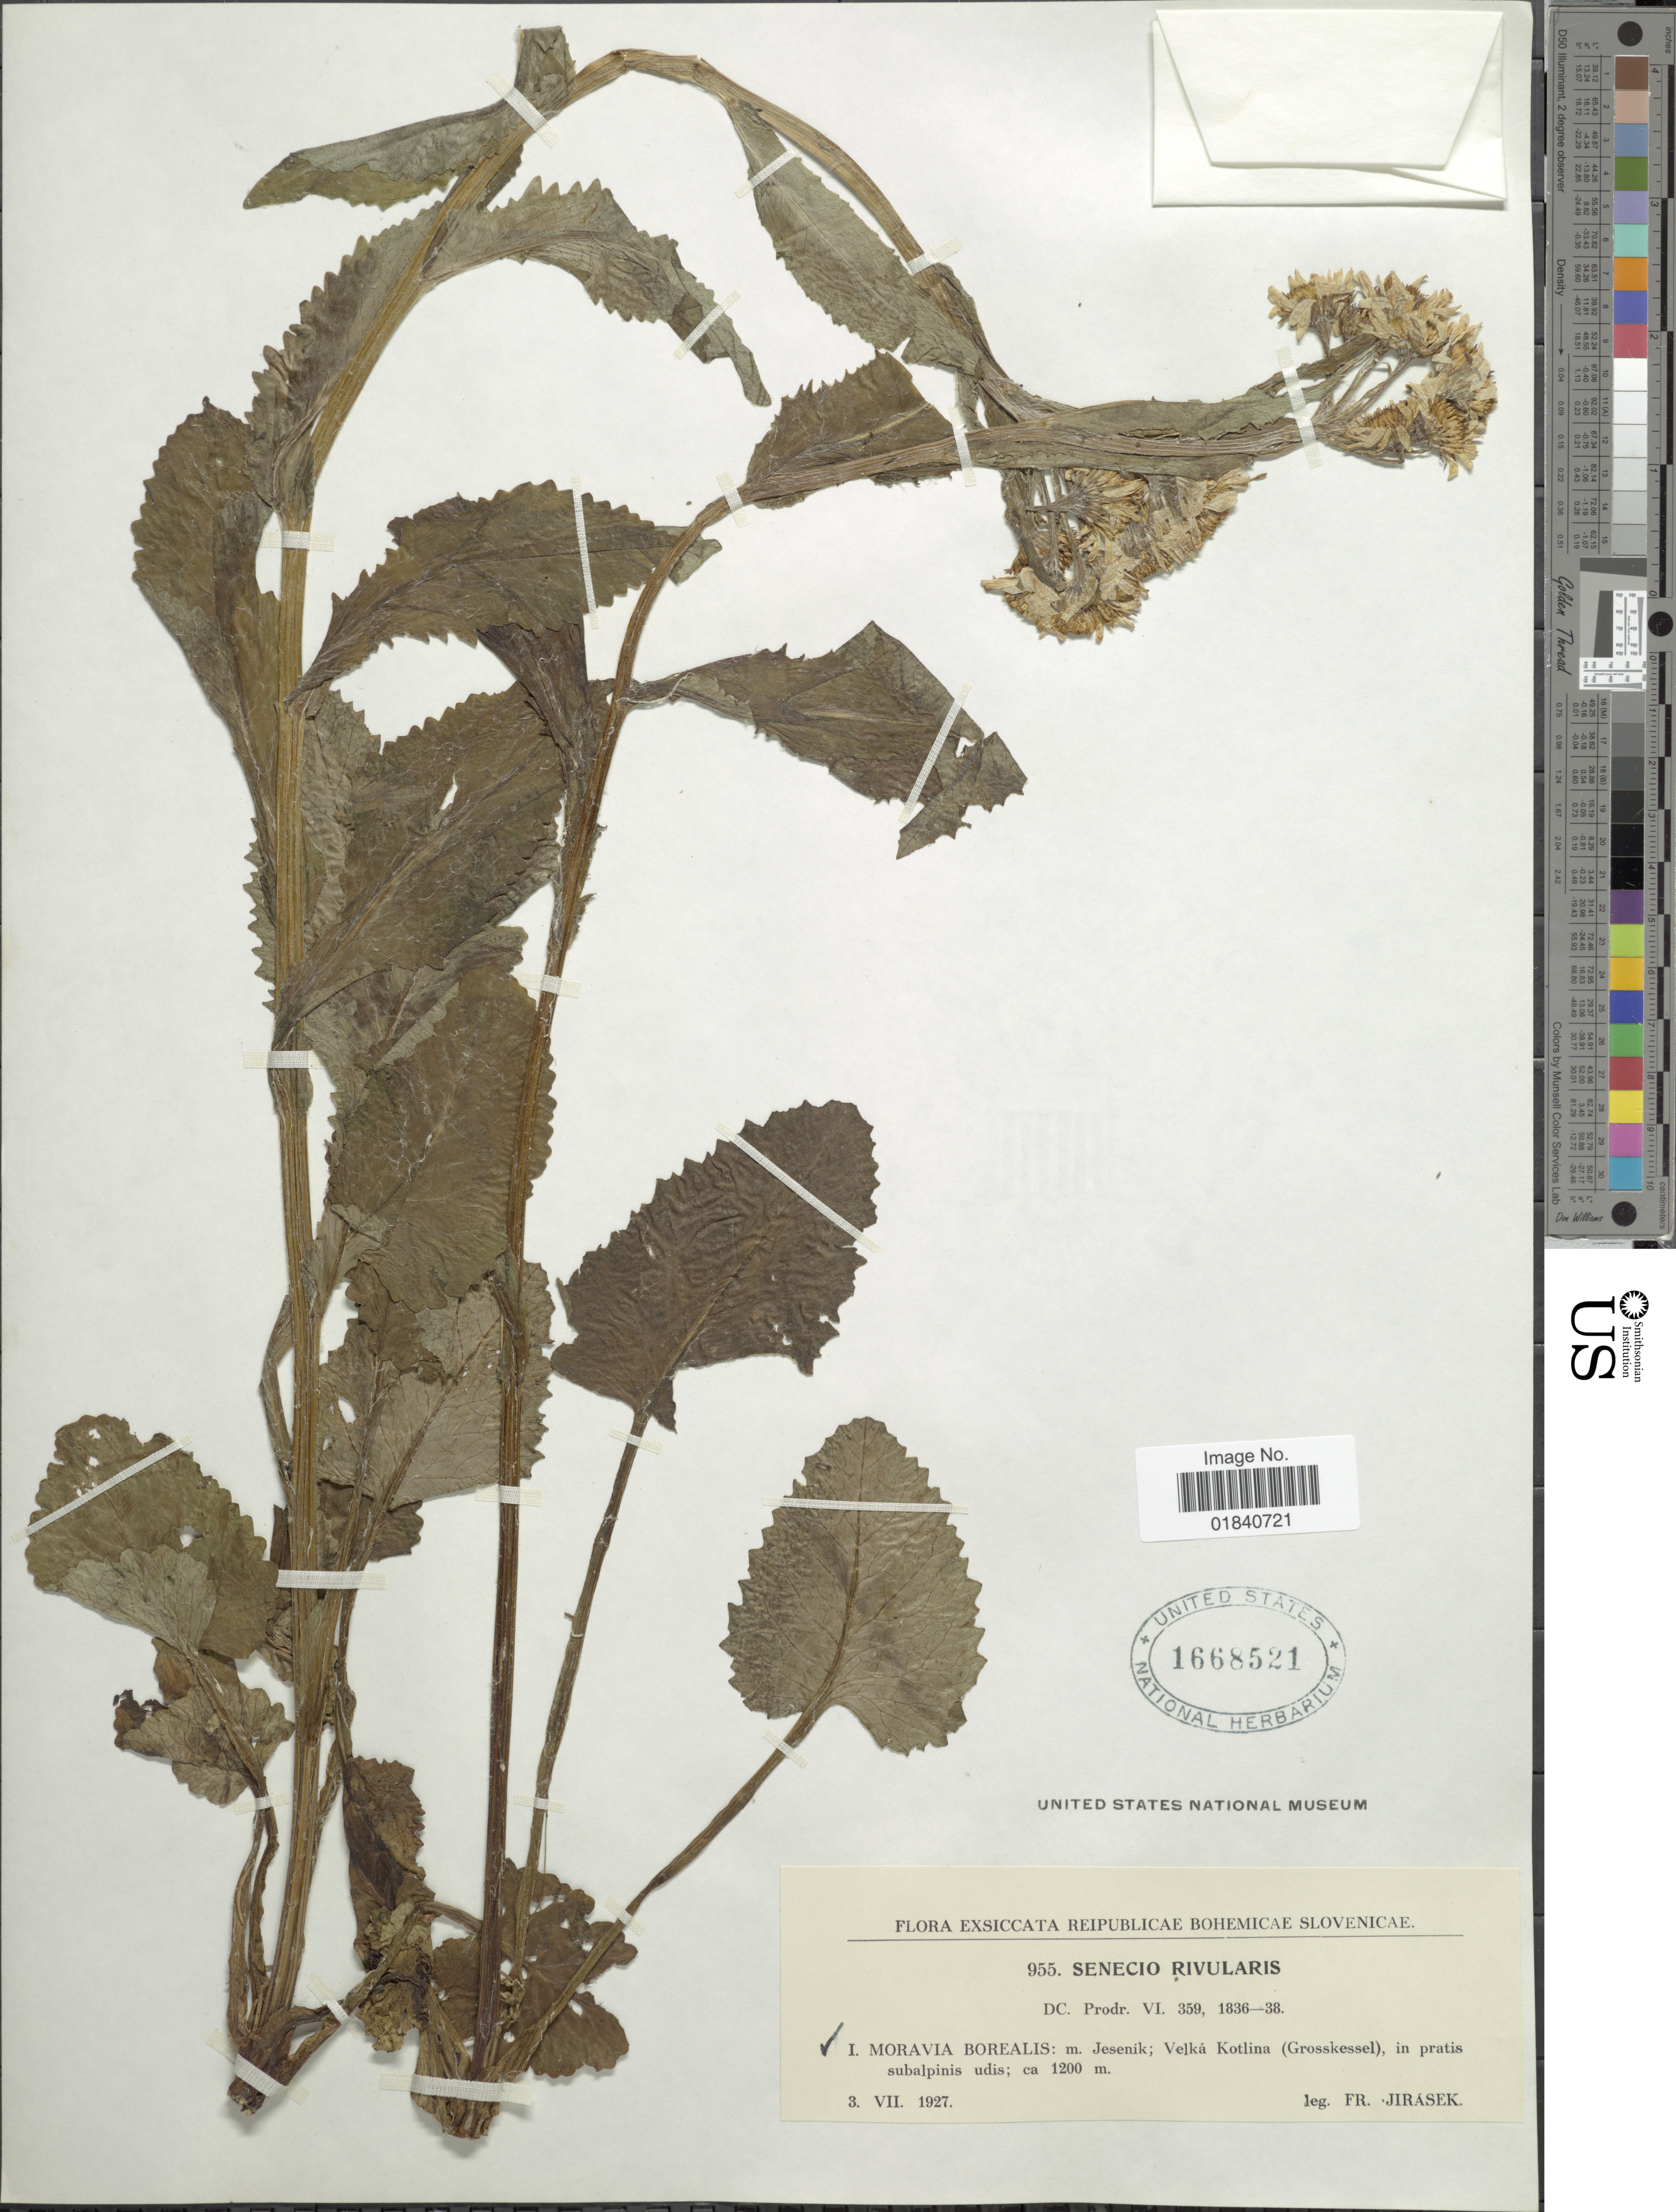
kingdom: Plantae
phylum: Tracheophyta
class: Magnoliopsida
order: Asterales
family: Asteraceae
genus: Tephroseris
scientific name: Tephroseris crispa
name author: (Jacquinot) Rchb.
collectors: F. Jirasek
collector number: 955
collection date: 1927-07-03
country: Slovakia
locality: reipublicae Bohemicae Slovenicae. Moravia Borealis: m. Jesenik; Velka Kotlina (Grosskessel), in pratis subalpinis udis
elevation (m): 1200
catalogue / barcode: US 1668521